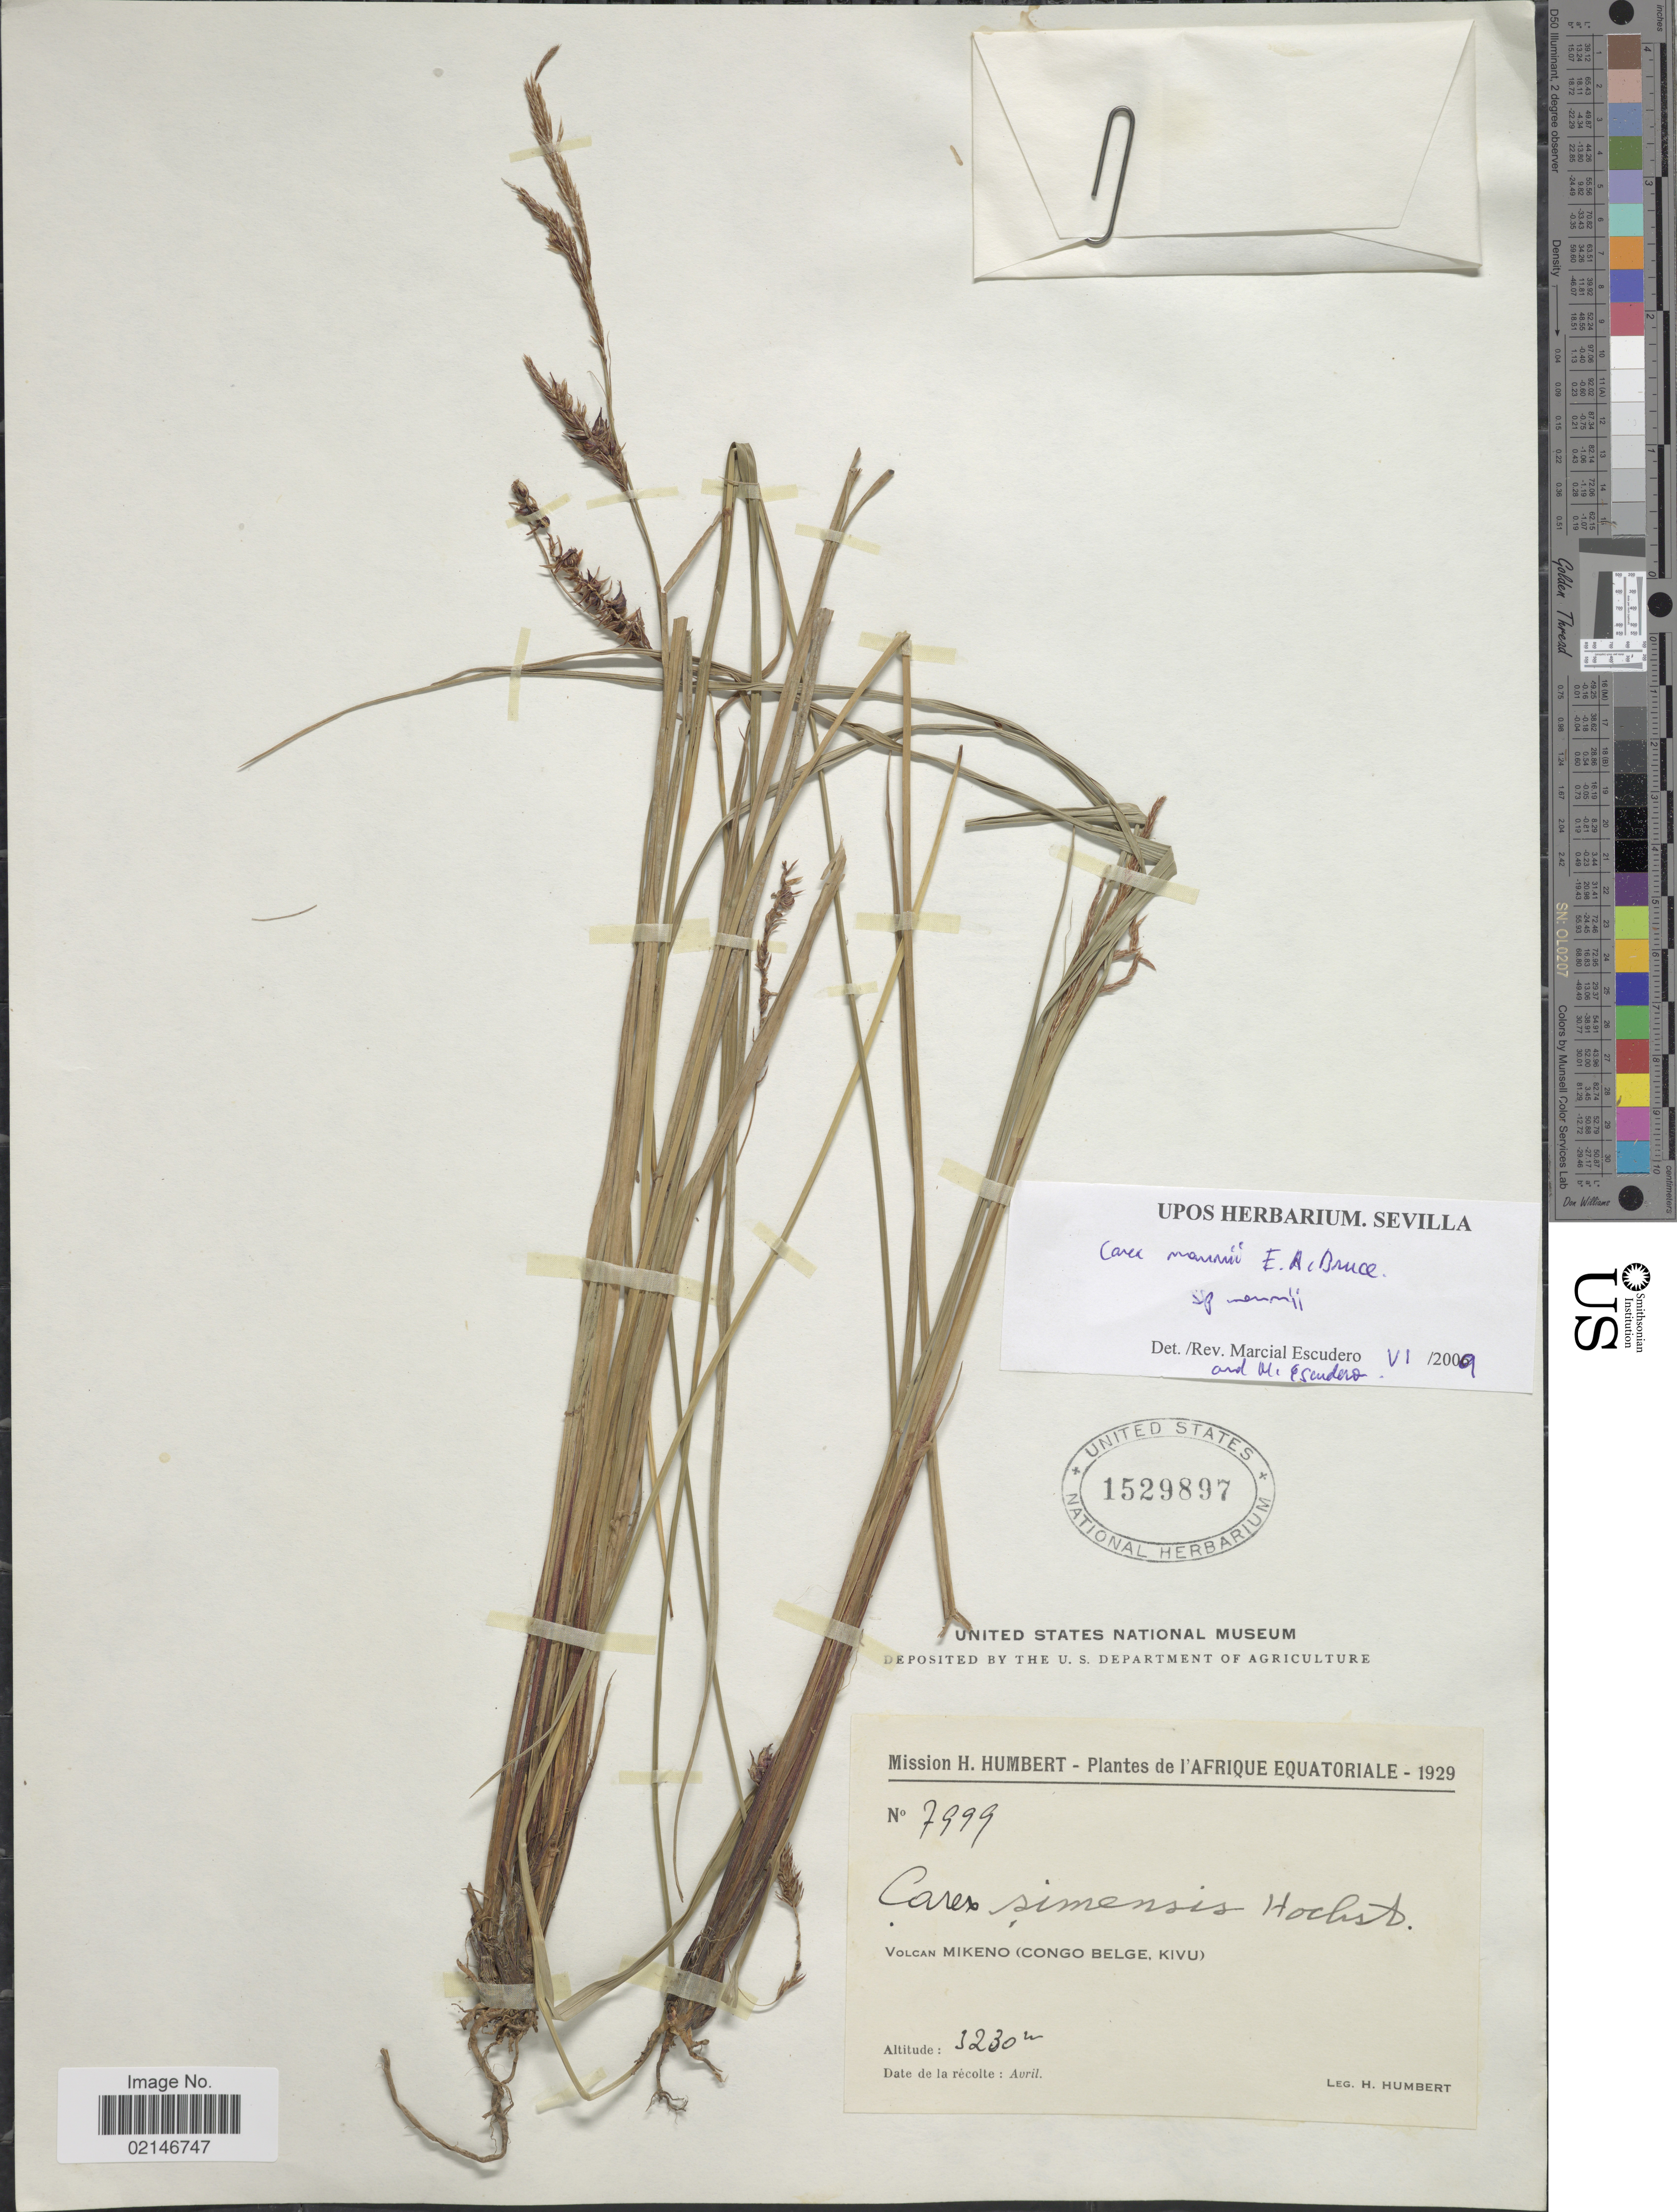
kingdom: Plantae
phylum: Tracheophyta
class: Liliopsida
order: Poales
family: Cyperaceae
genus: Carex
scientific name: Carex mannii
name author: E.A. Bruce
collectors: H. Humbert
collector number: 7999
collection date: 1929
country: Congo, Democratic Republic of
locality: Volcan Mikeno (Congo Belge, Kivu) l' Afrique Equatoriale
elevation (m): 3230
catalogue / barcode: US 1529897